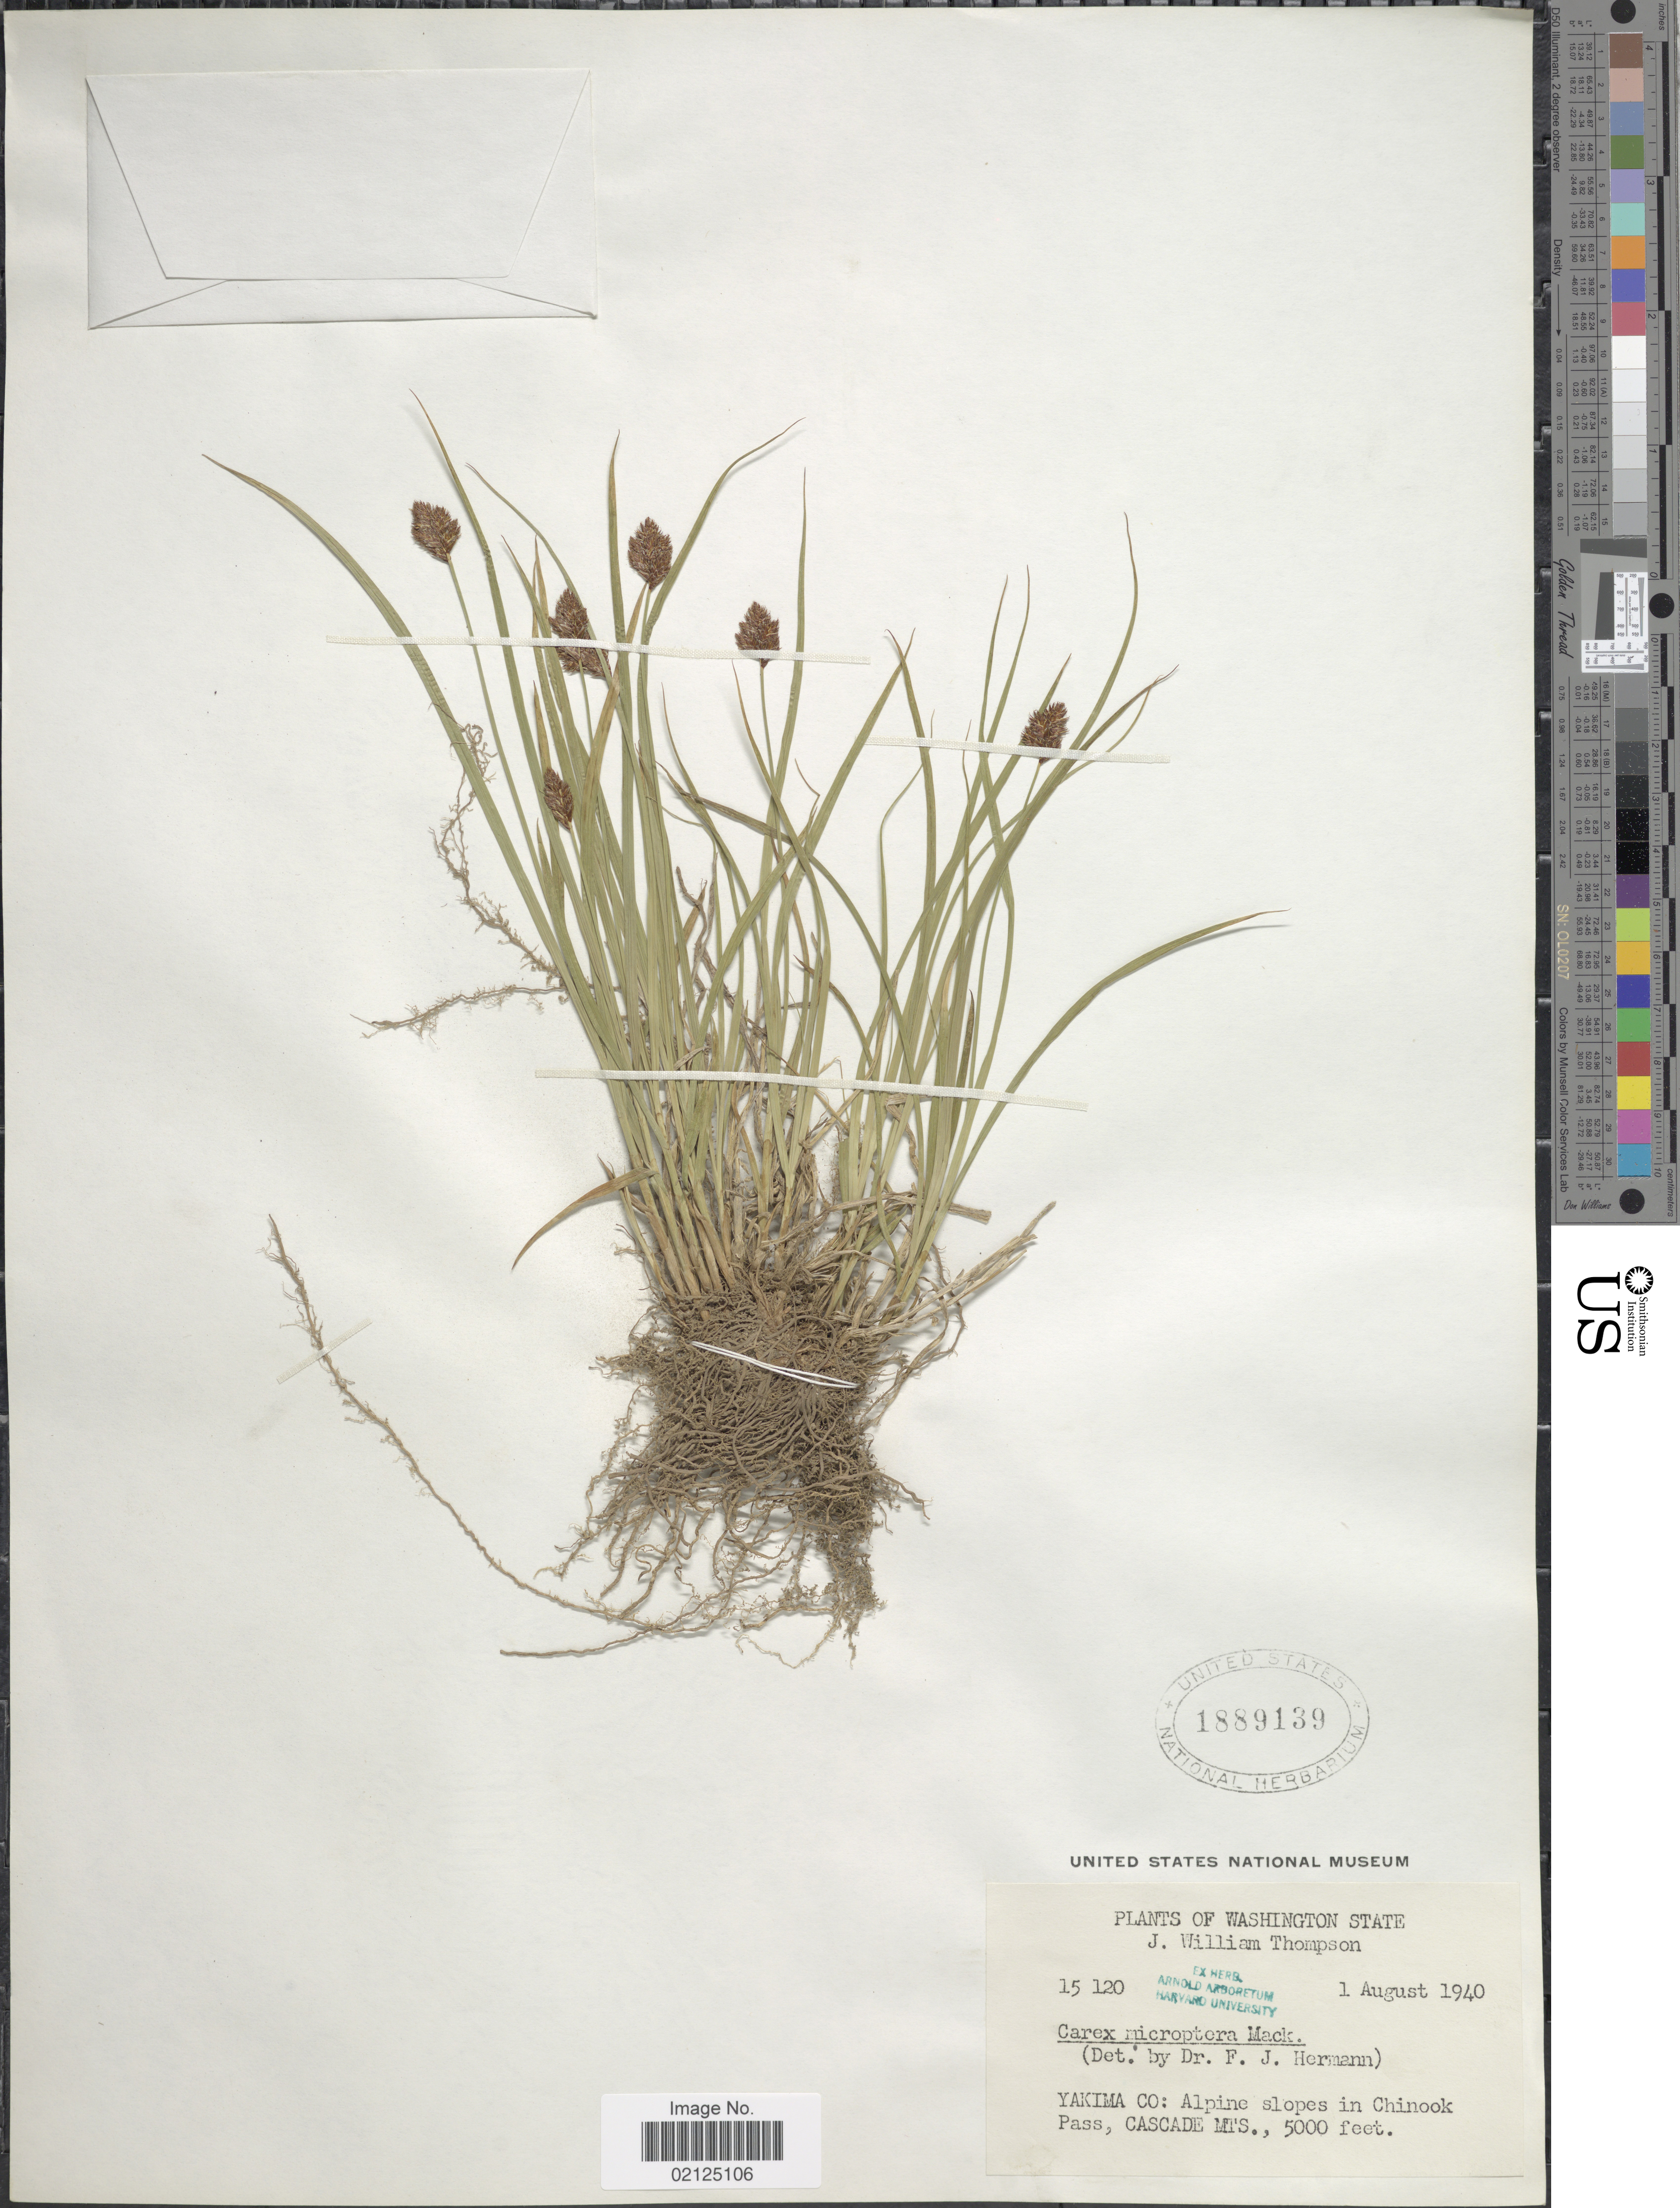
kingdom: Plantae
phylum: Tracheophyta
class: Liliopsida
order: Poales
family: Cyperaceae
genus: Carex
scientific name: Carex microptera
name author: Mack.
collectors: J. W. Thompson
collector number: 15120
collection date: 1940-08-01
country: United States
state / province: Washington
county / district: Yakima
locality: Yakima Co: Alpine slopes in Chinook Pass, Cascade Mts.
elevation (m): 1524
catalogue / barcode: US 1889139